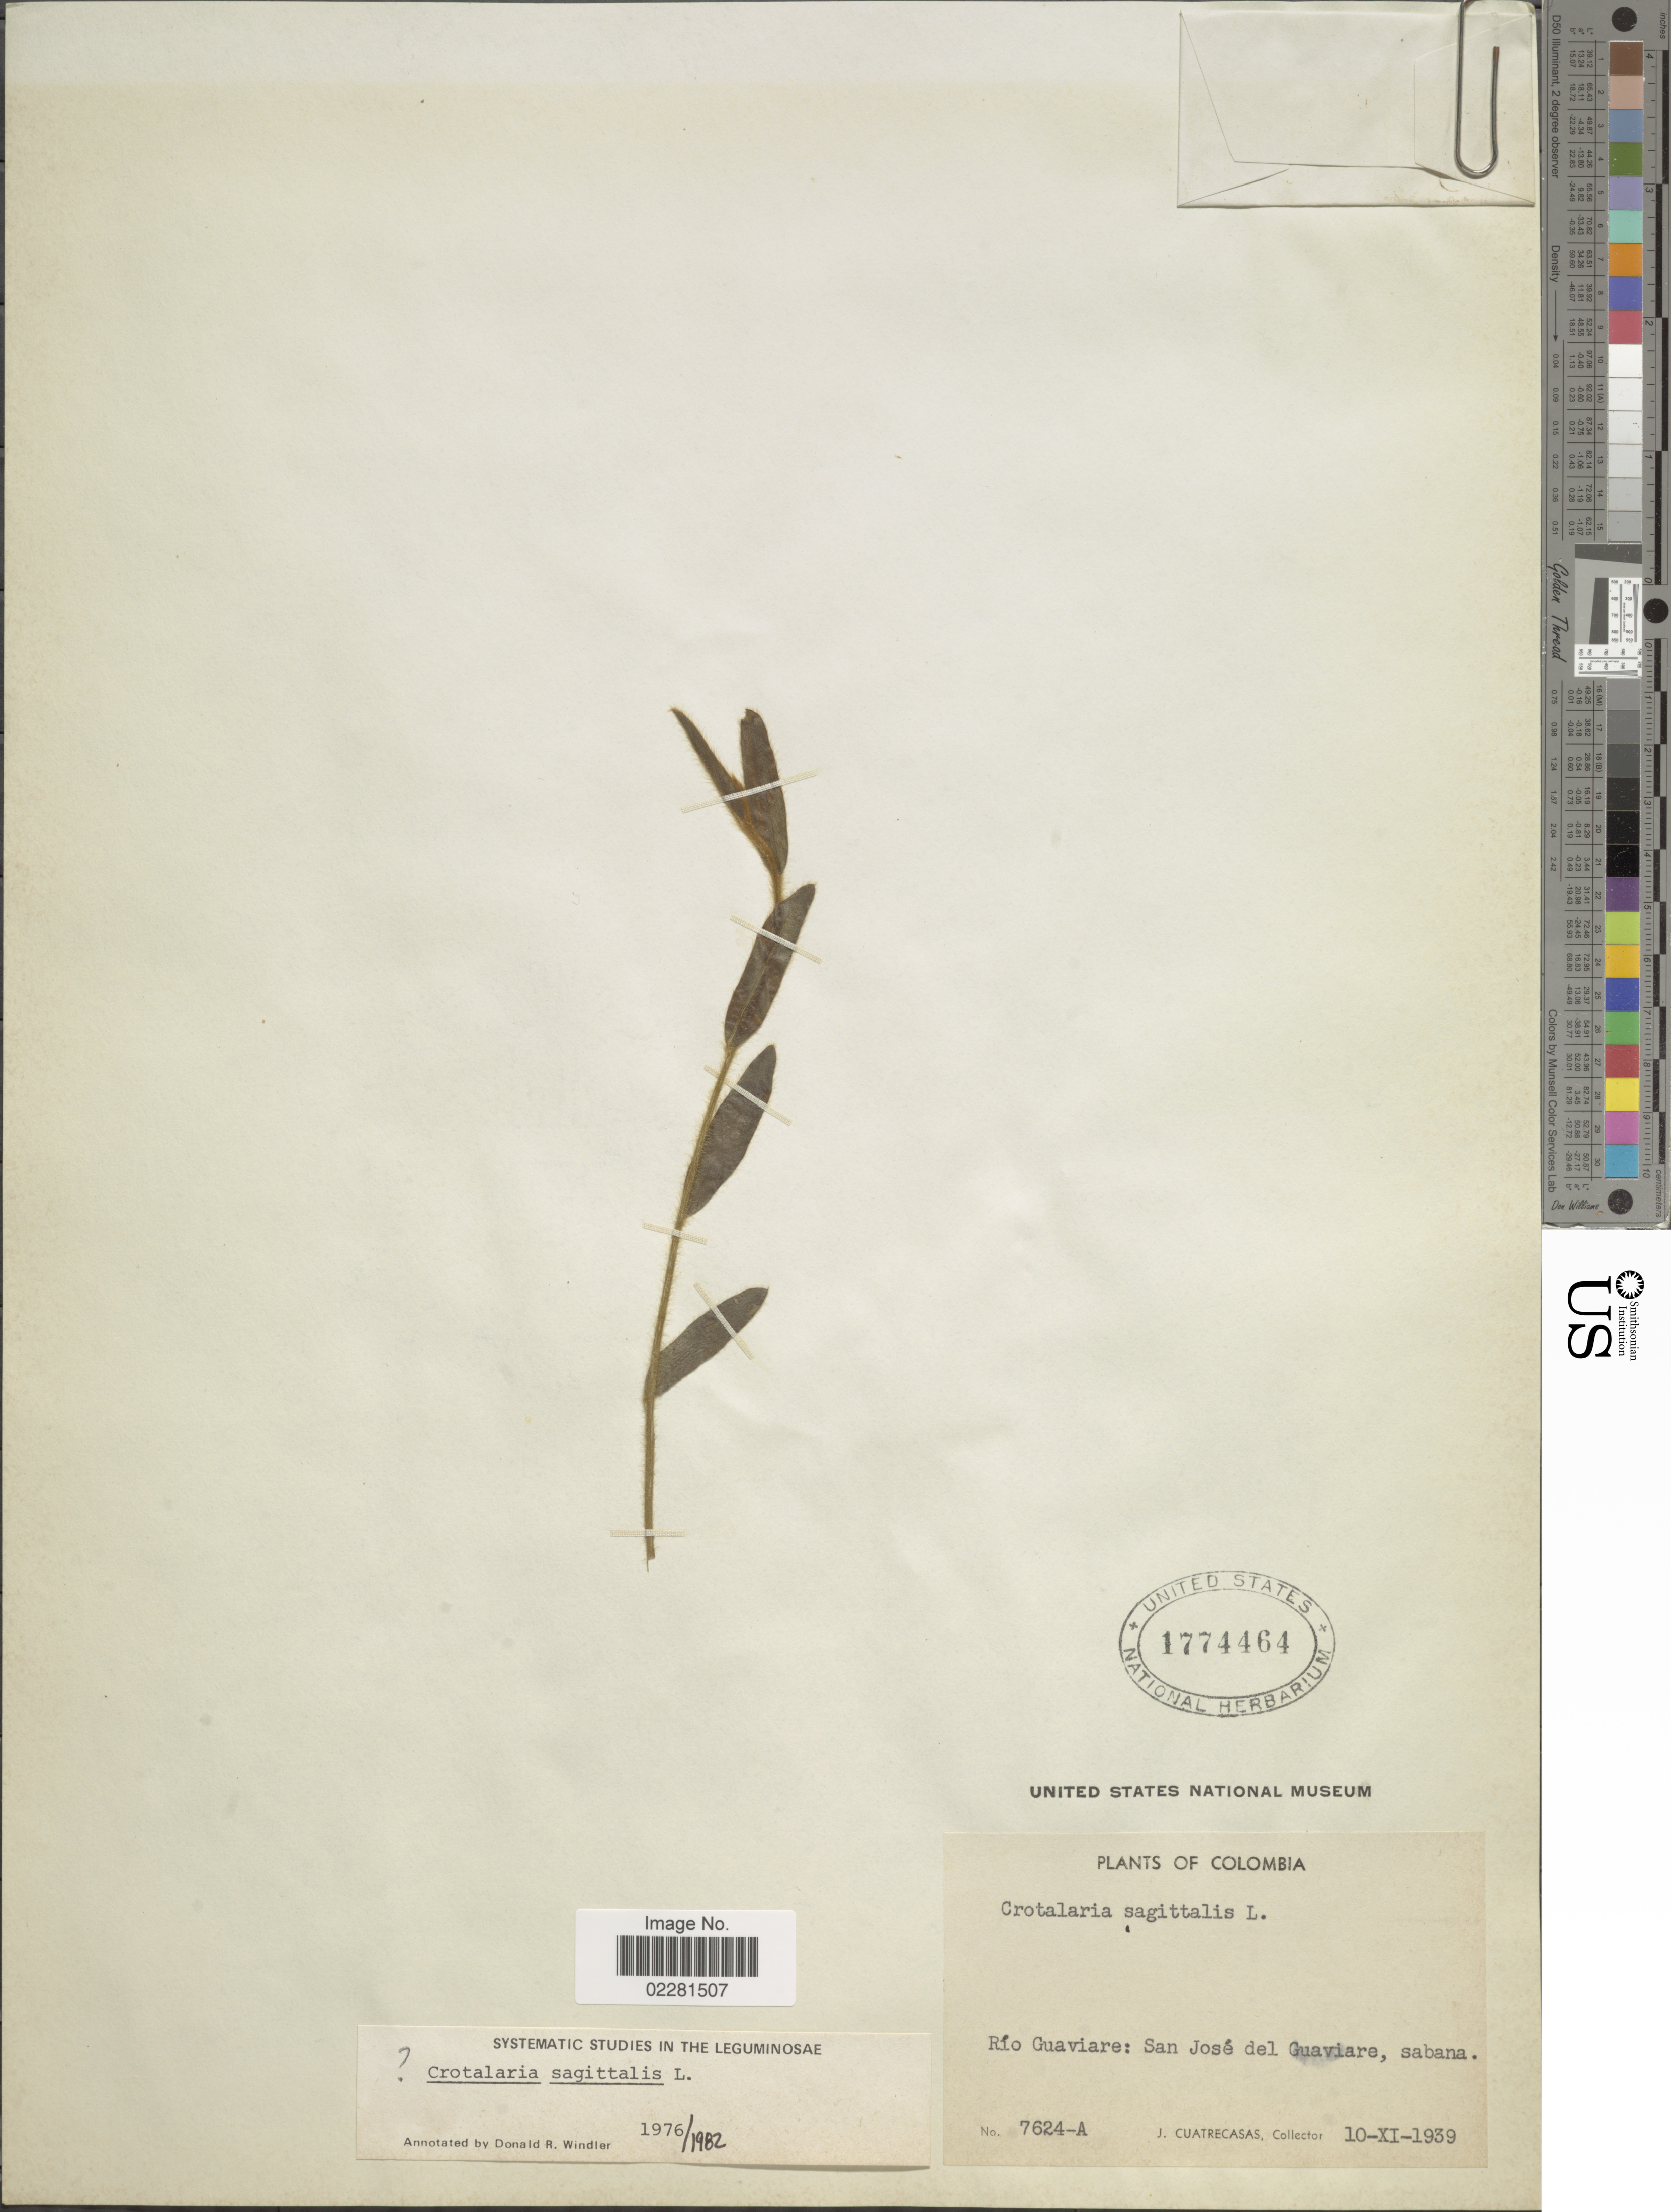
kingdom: Plantae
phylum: Tracheophyta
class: Magnoliopsida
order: Fabales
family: Fabaceae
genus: Crotalaria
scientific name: Crotalaria sagittalis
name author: L.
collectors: J. Cuatrecasas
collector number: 7624A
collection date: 1939-11-10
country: Colombia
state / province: Guaviare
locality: Rio Guaviare, San Jose del Guaviare, sabana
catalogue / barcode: US 1774464